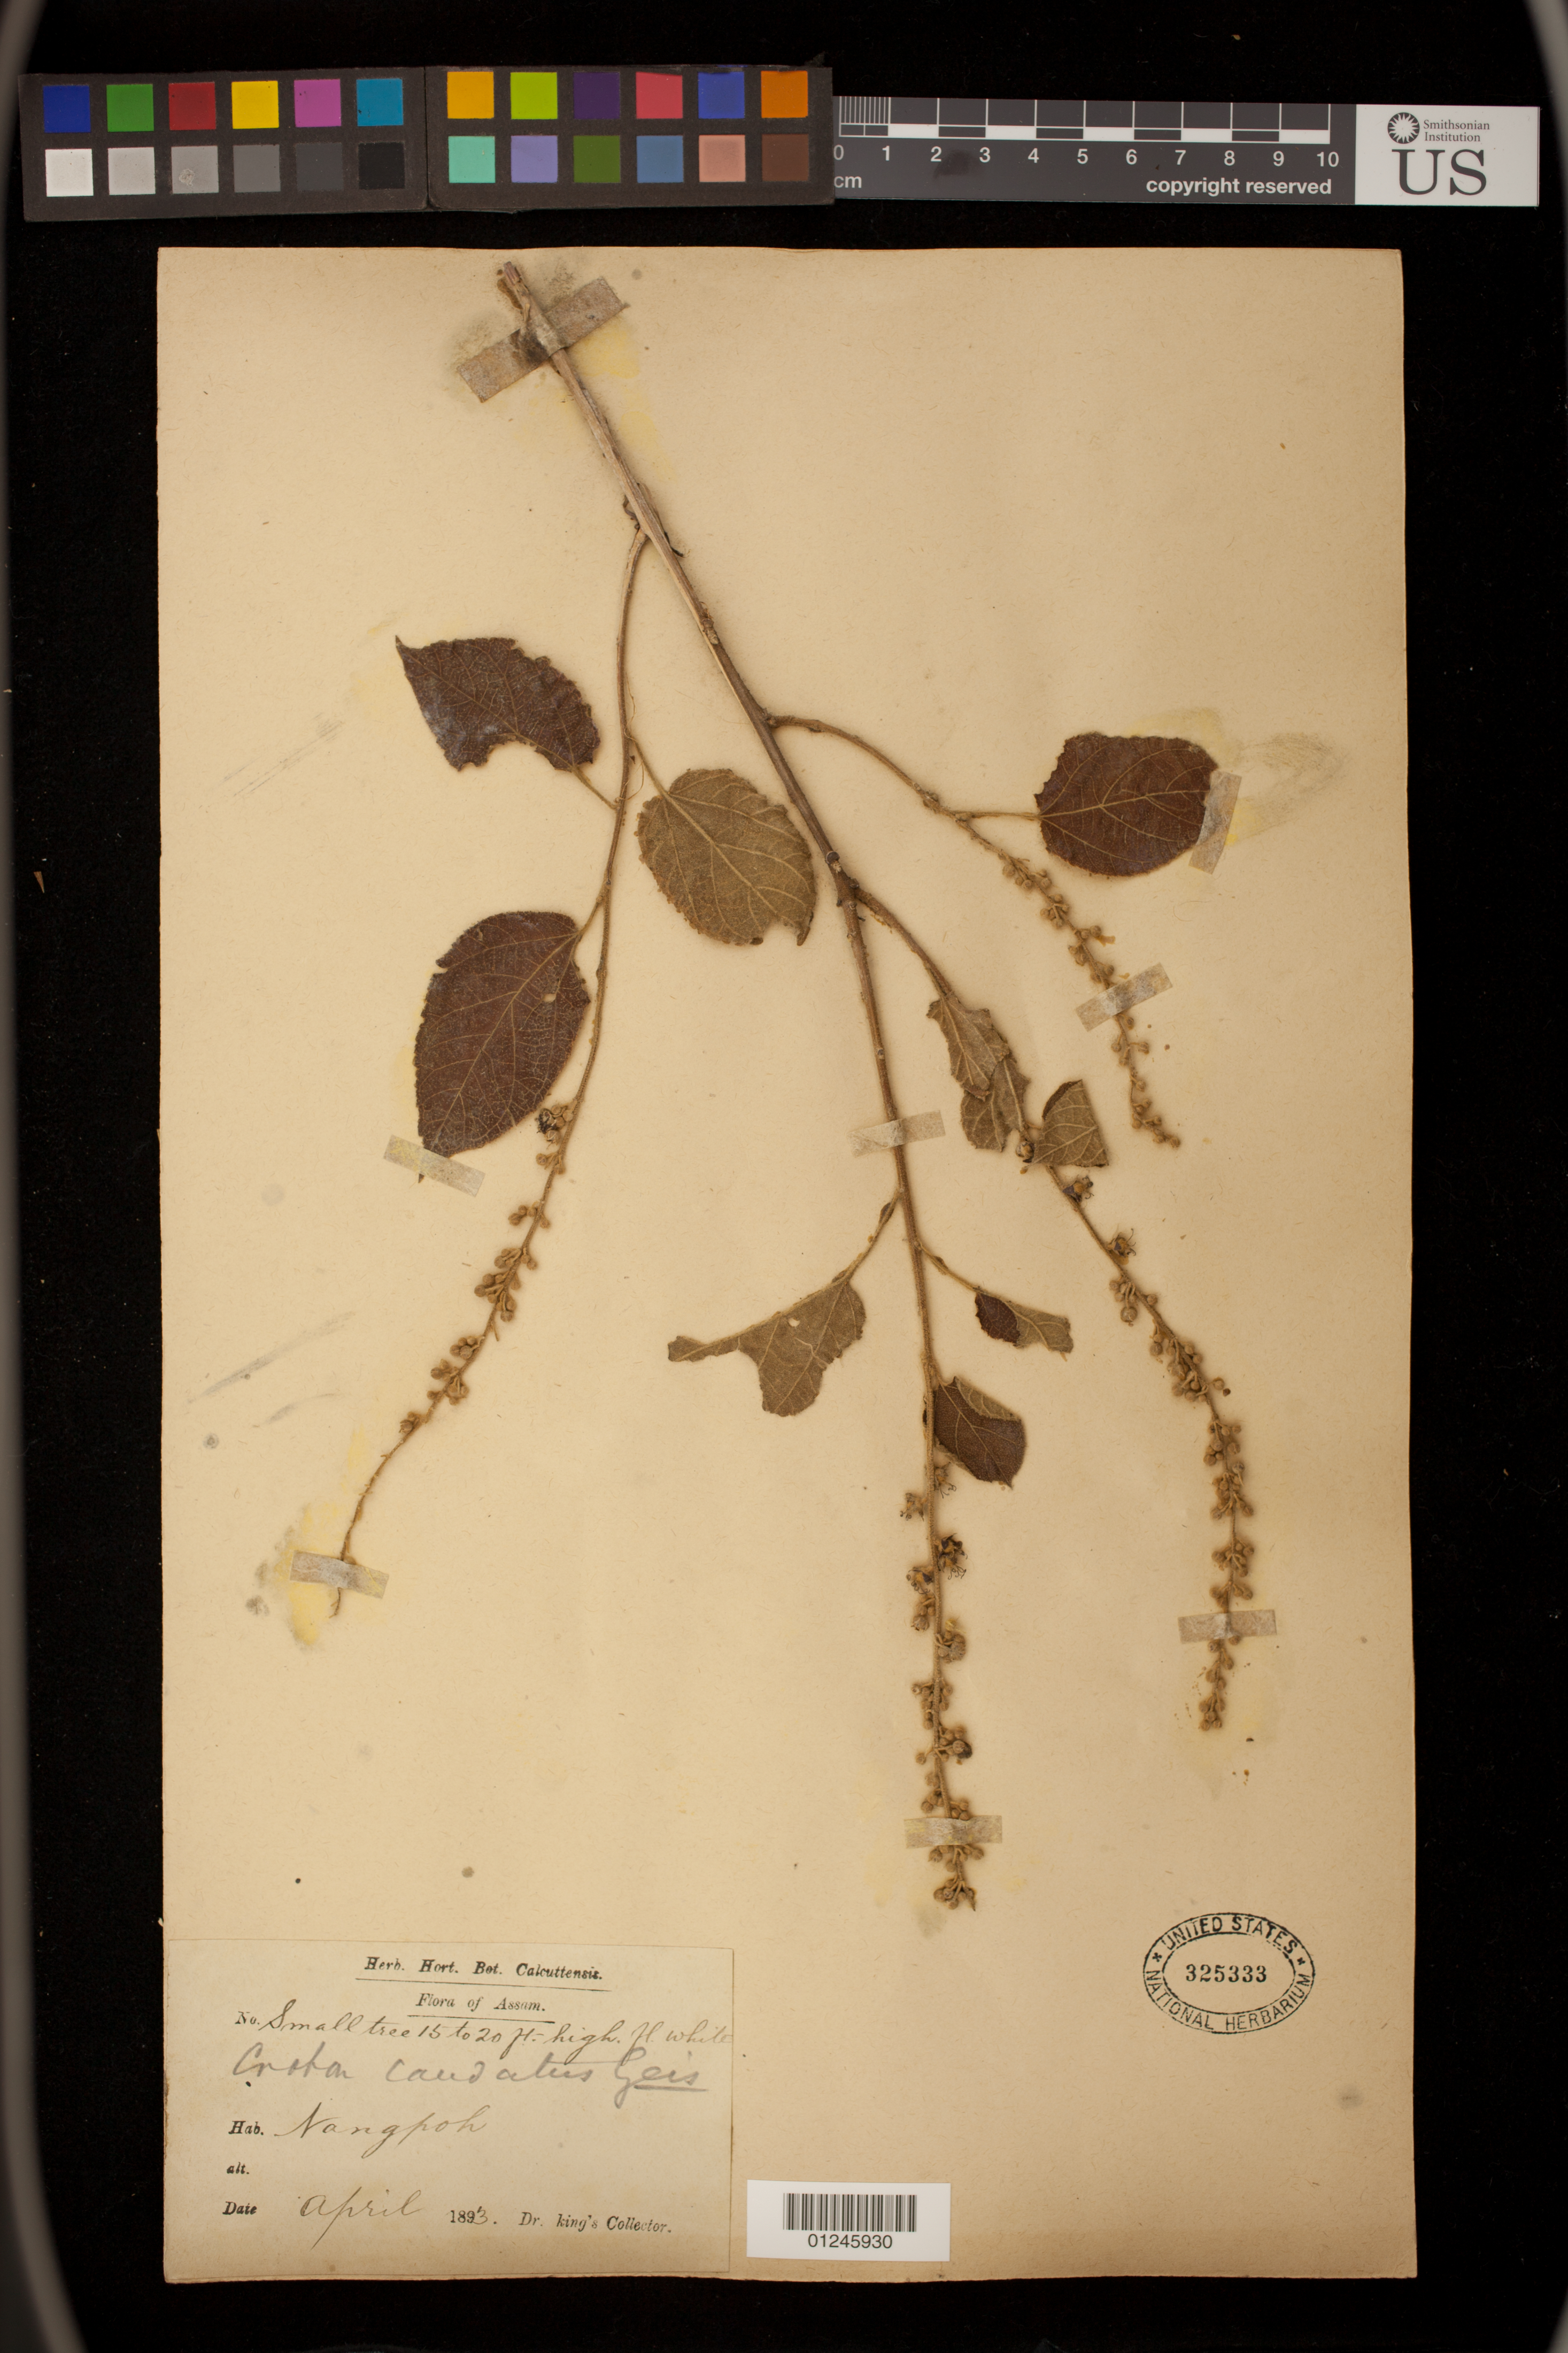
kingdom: Plantae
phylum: Tracheophyta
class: Magnoliopsida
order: Malpighiales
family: Euphorbiaceae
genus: Croton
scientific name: Croton caudatus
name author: Geiseler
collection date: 1893-04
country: India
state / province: Assam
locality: Nangpoh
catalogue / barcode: US 325333